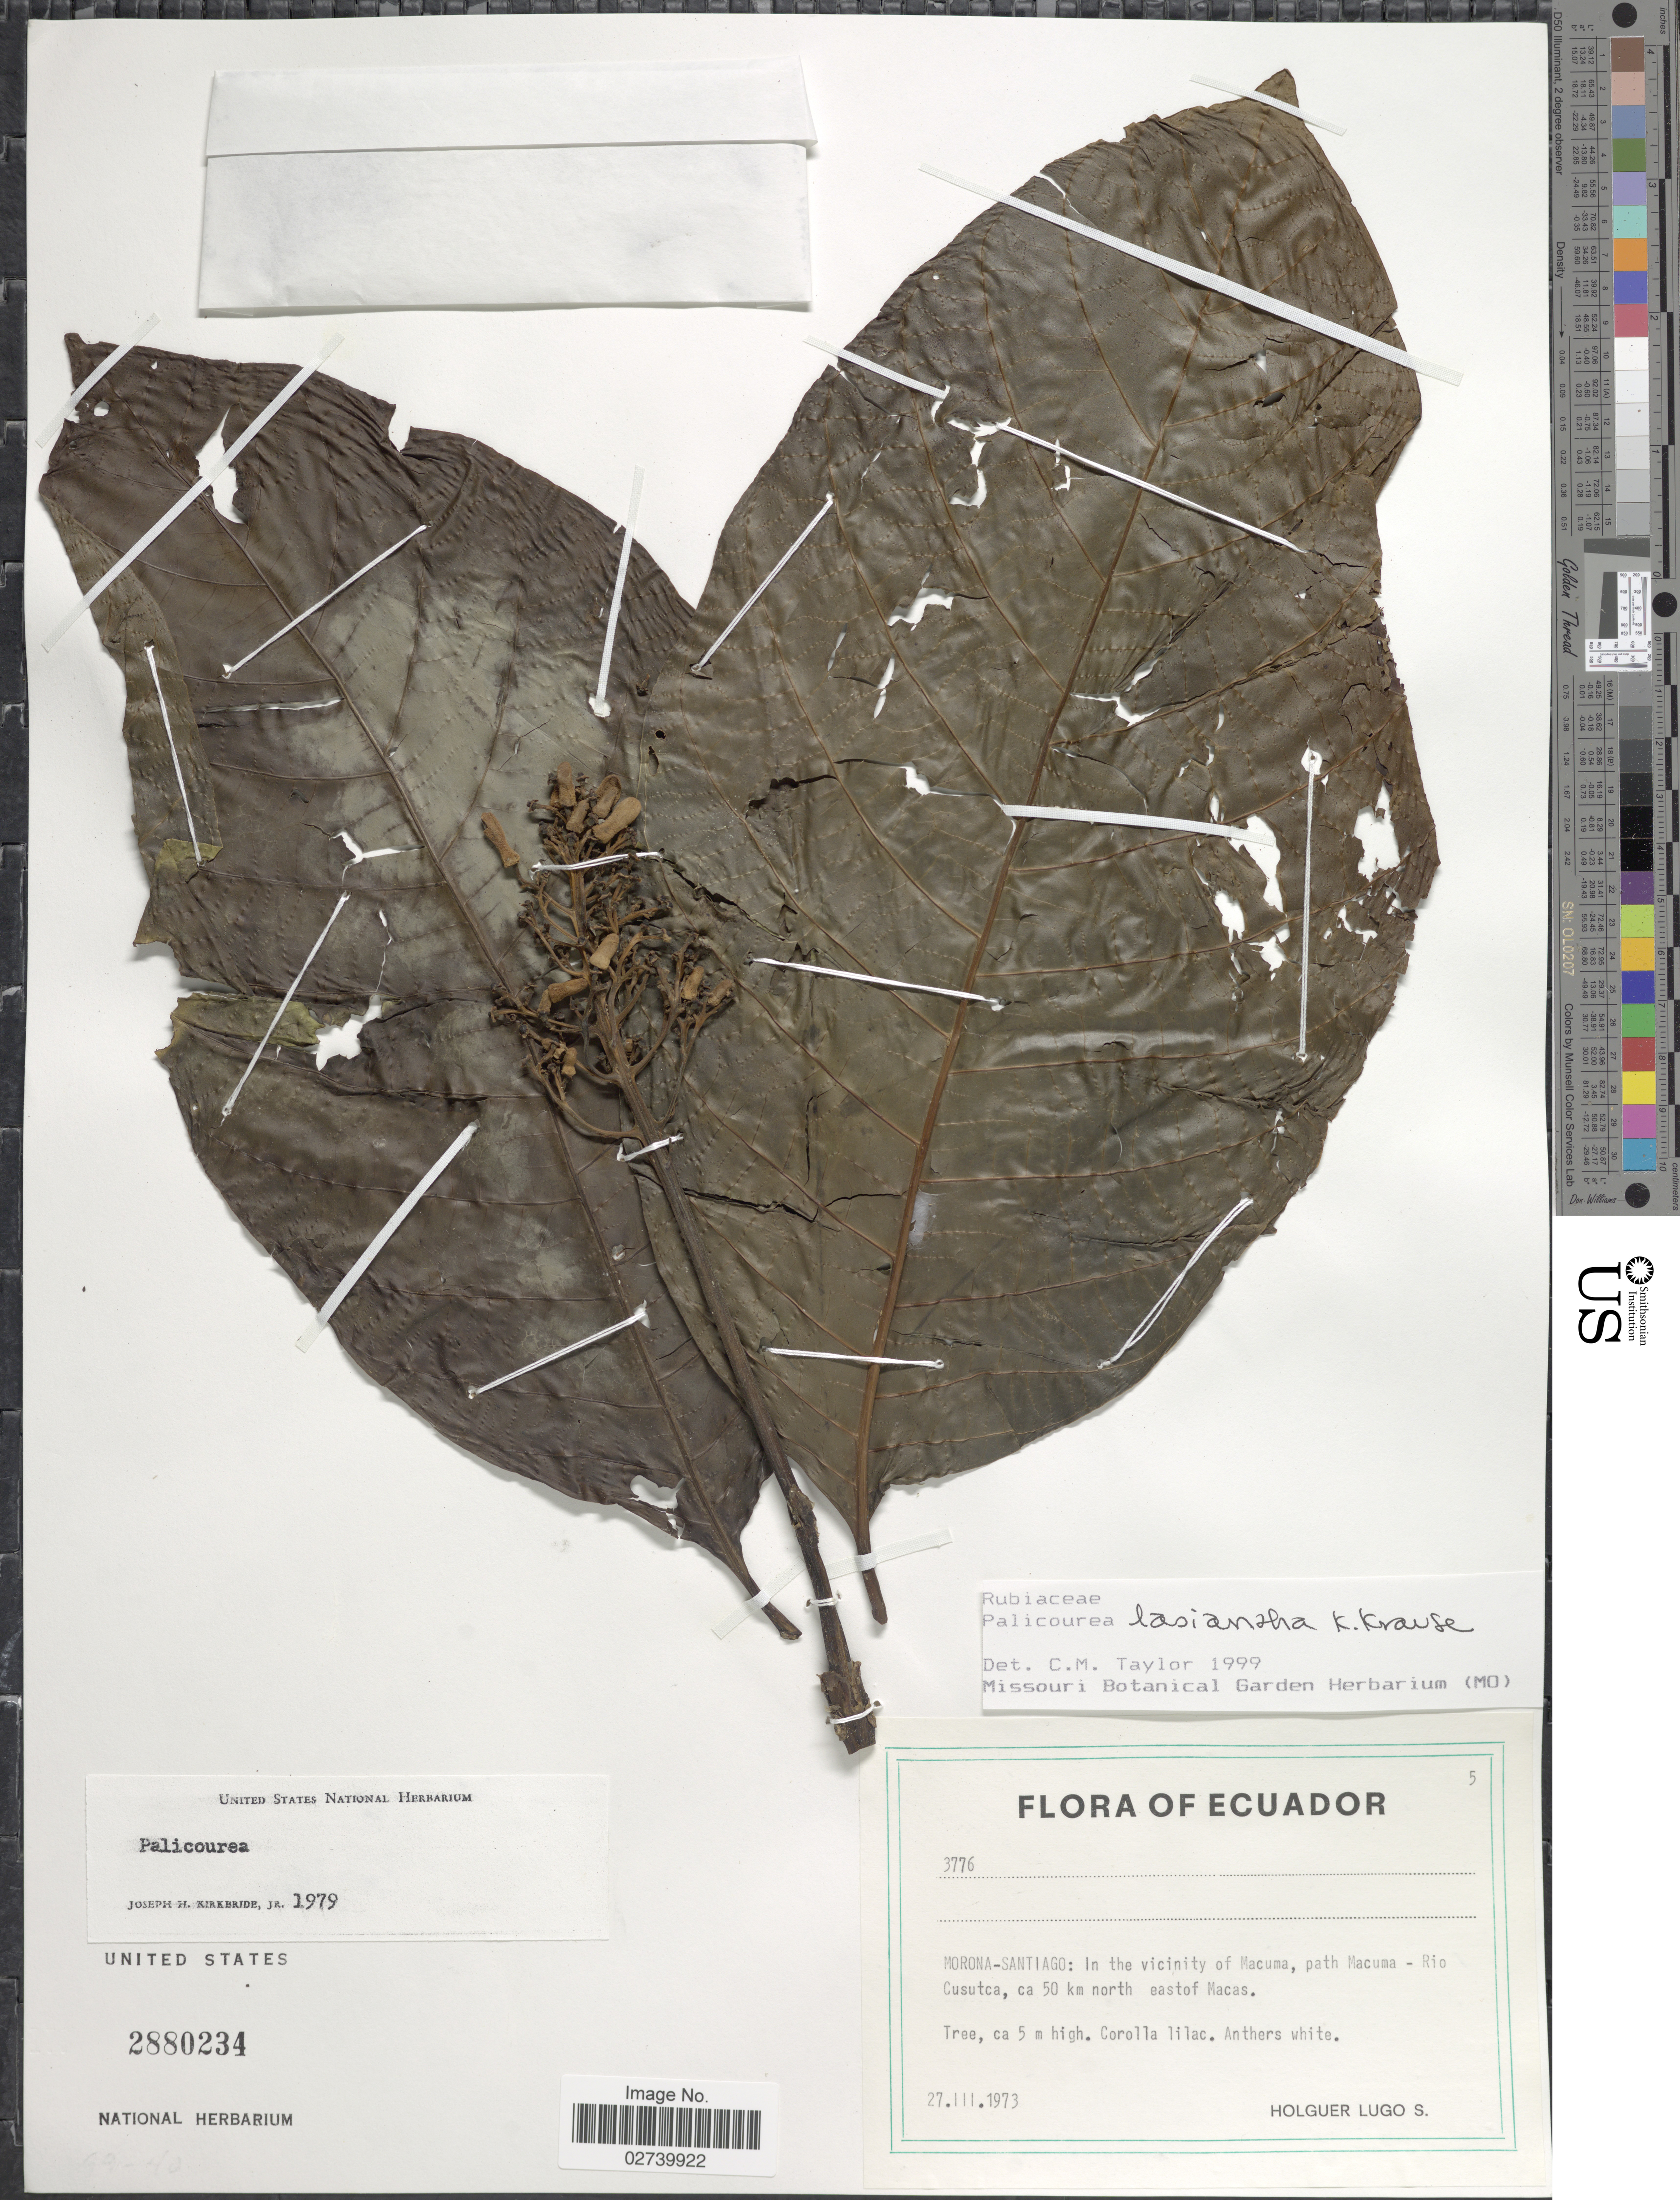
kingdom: Plantae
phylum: Tracheophyta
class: Magnoliopsida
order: Gentianales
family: Rubiaceae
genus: Palicourea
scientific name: Palicourea lasiantha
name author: Krause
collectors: H. Lugo S.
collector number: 3776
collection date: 1973-03-27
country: Ecuador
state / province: Morona-Santiago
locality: In the vicinity of Macuma, path Macuma - Rio Cusutca, ca 50 km north east of Macas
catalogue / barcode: US 2880234